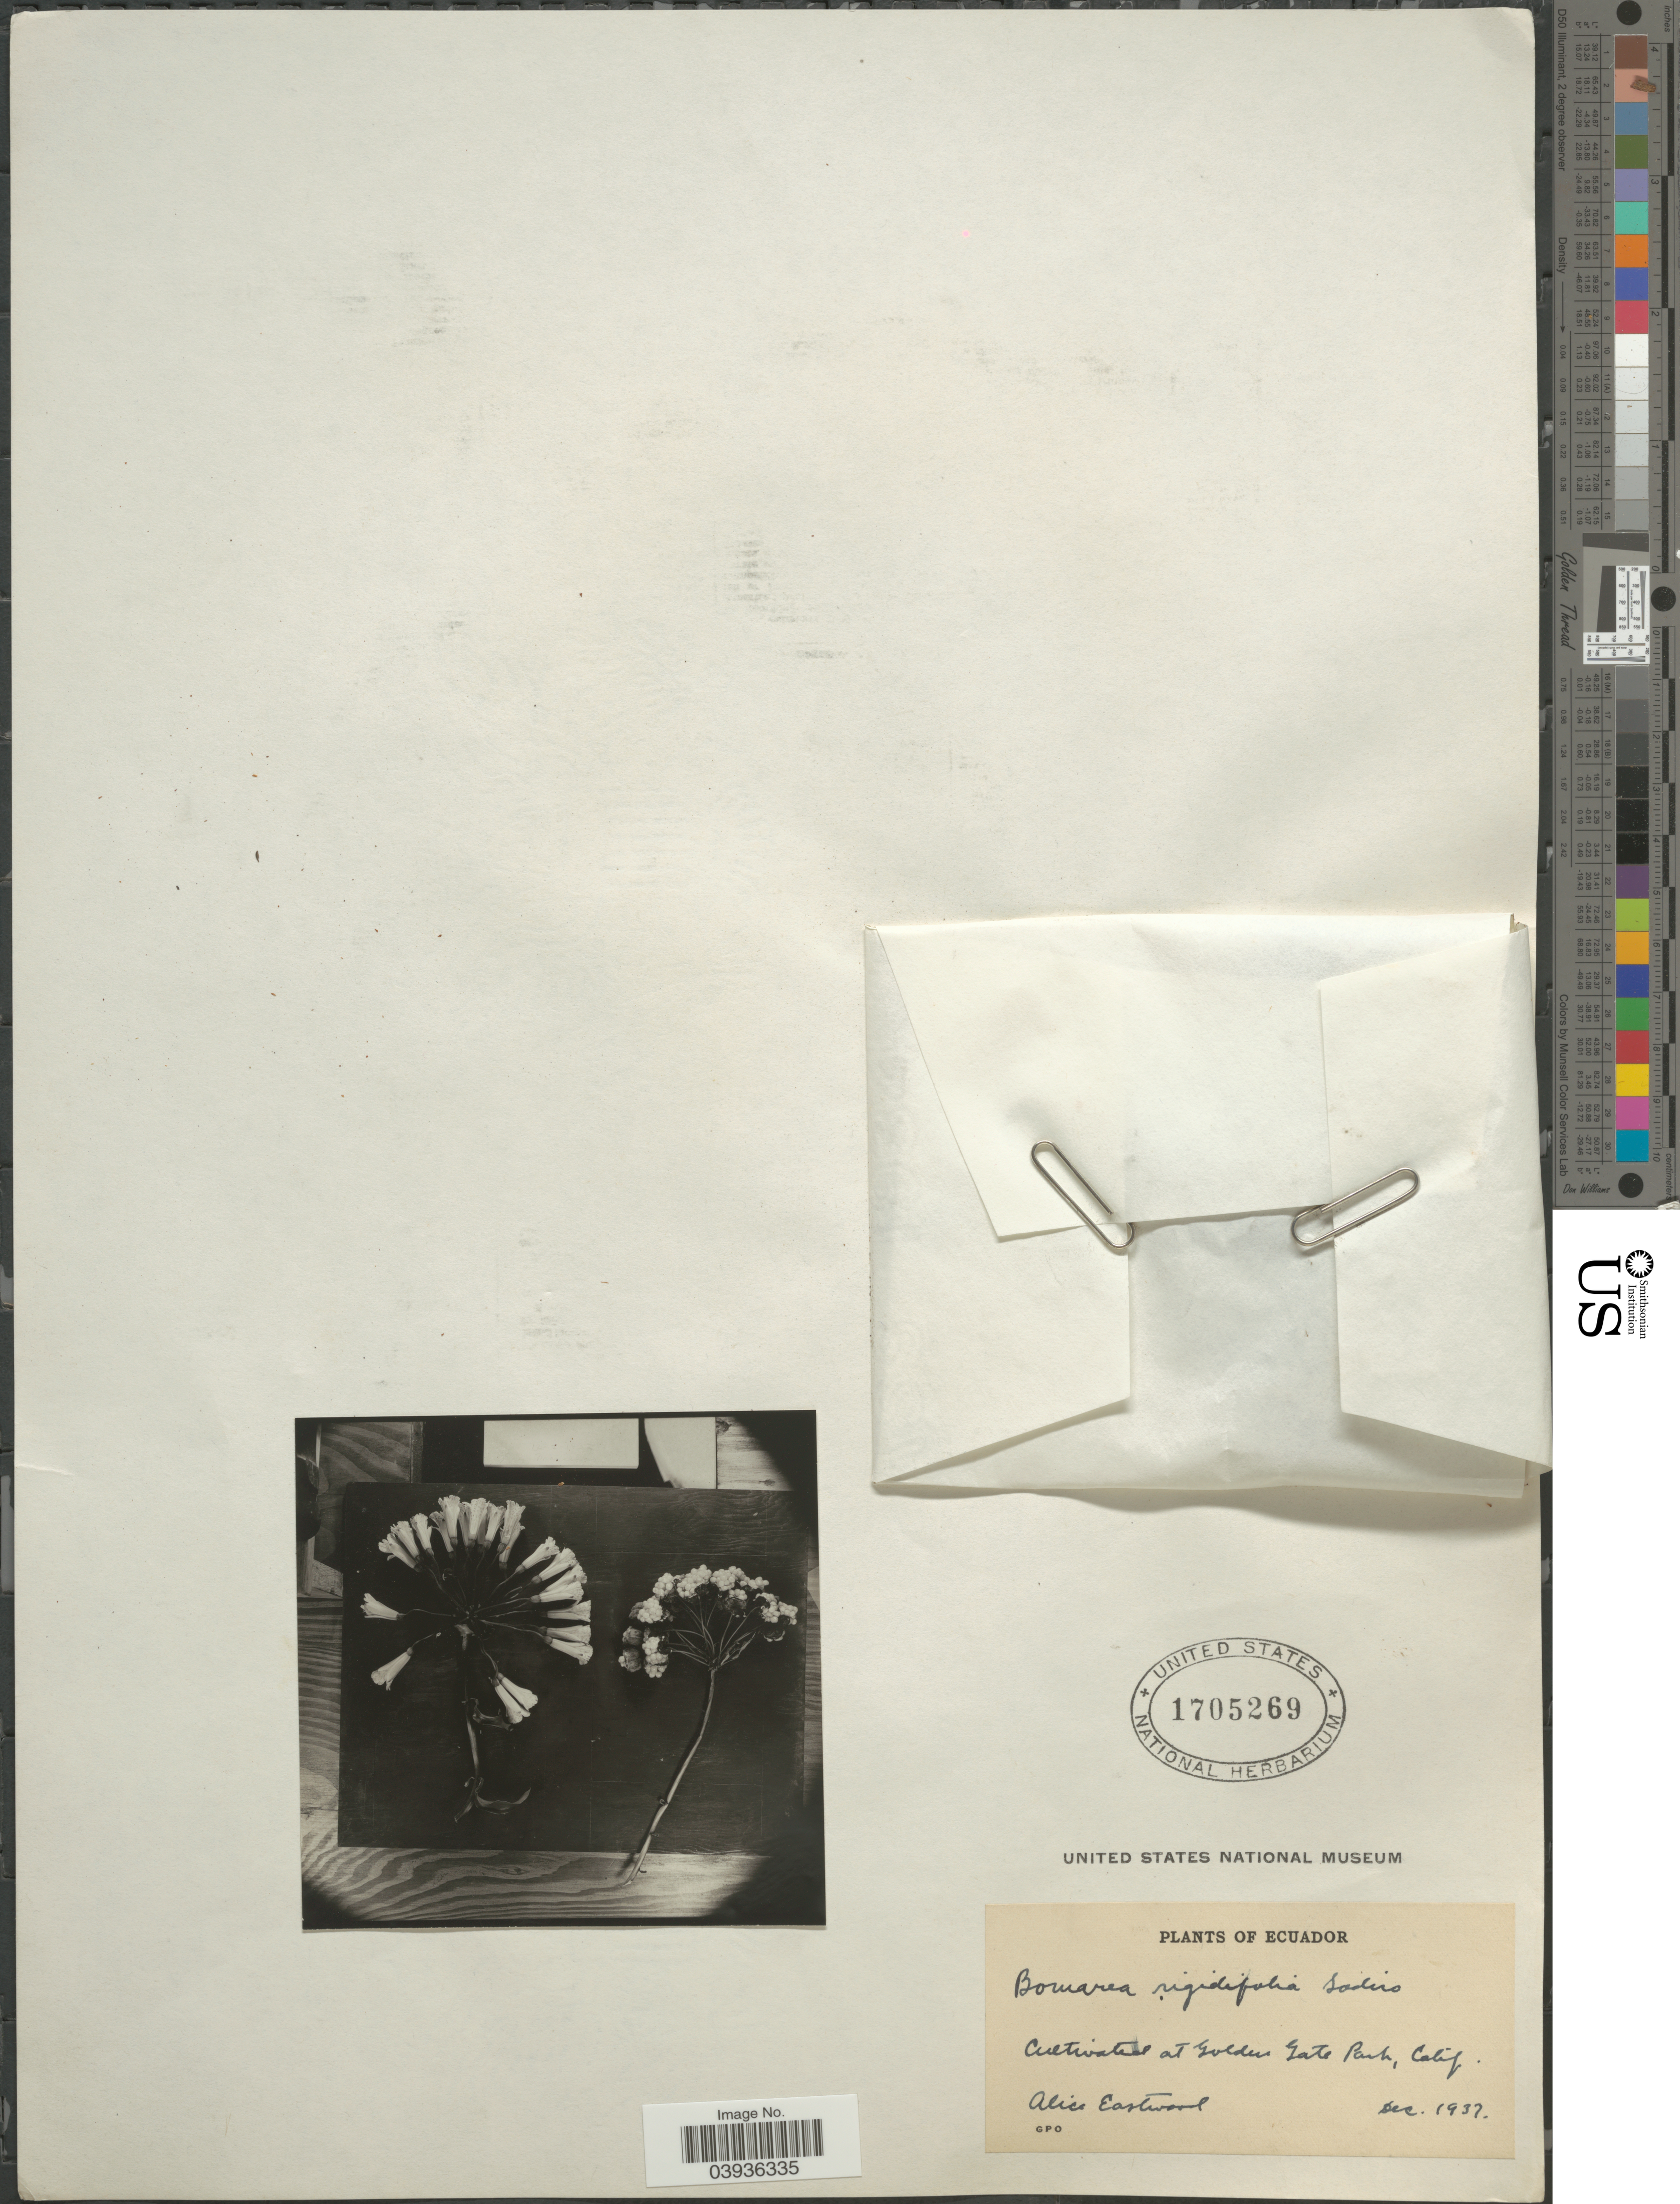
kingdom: Plantae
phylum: Tracheophyta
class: Liliopsida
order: Liliales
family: Alstroemeriaceae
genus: Bomarea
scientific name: Bomarea rigidifolia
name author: Sodiro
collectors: A. Eastwood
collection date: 1937-12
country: United States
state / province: California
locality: At Golden Gate Park.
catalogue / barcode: US 1705269